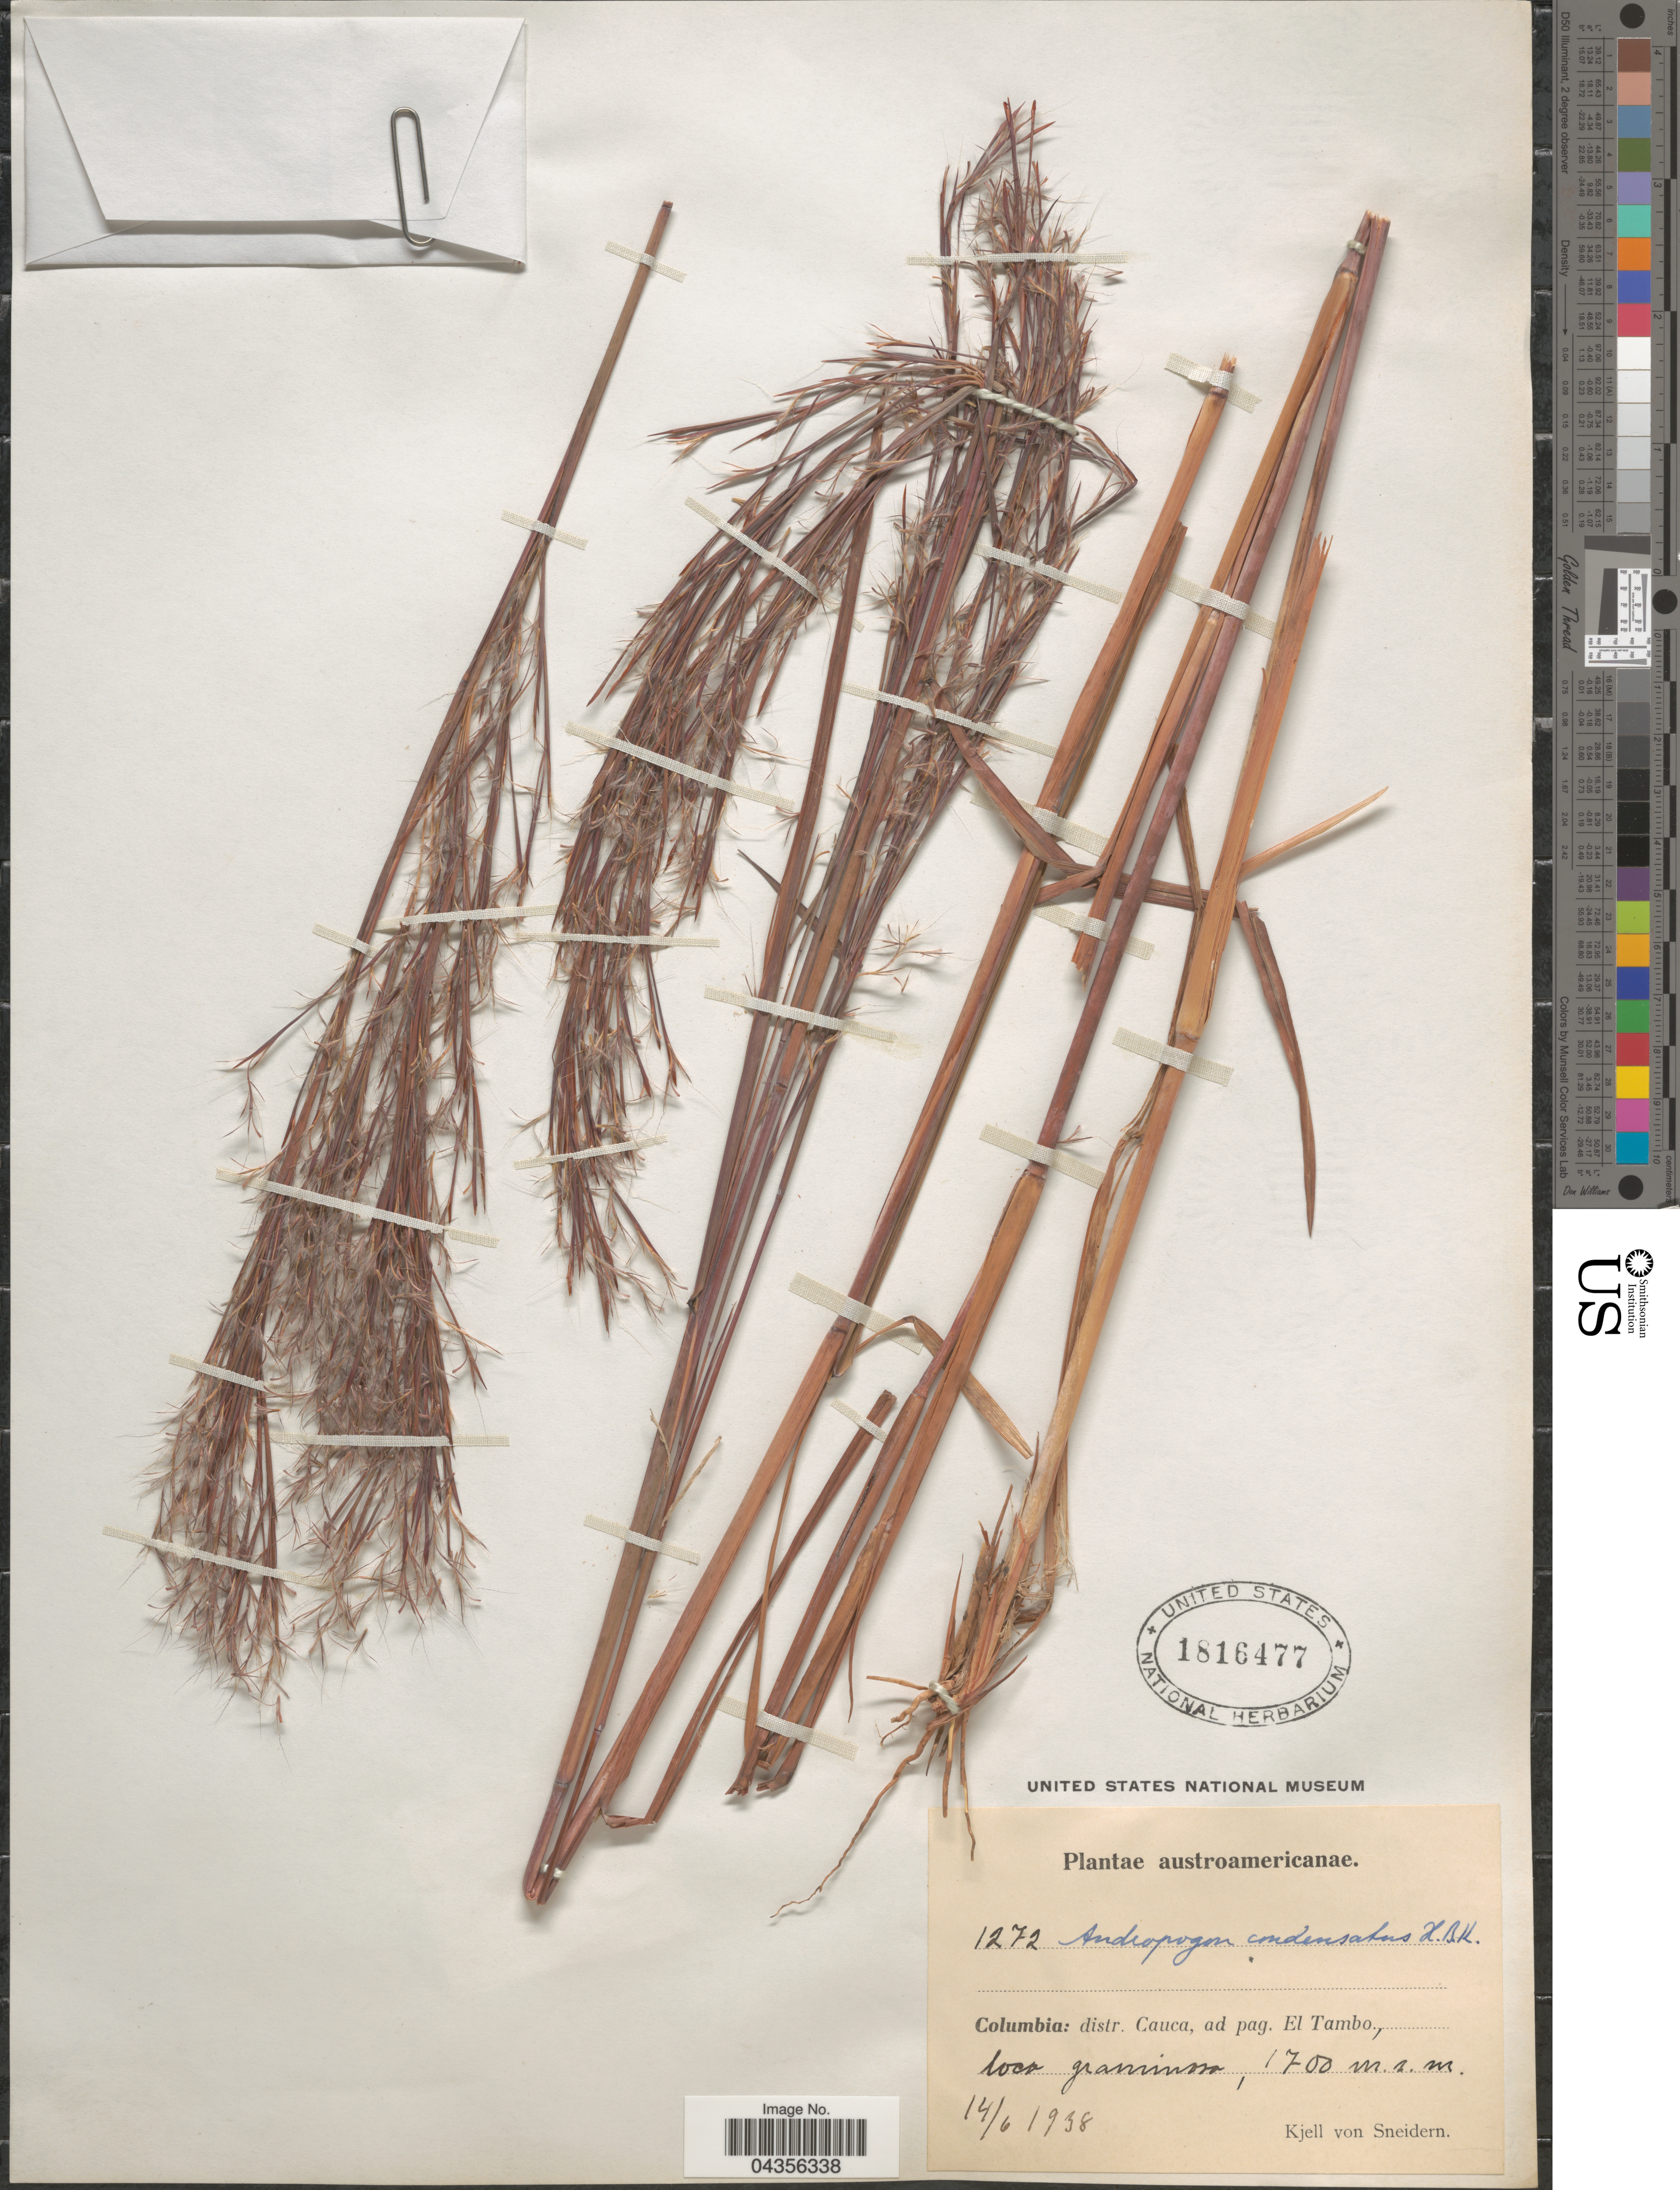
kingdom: Plantae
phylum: Tracheophyta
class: Liliopsida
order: Poales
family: Poaceae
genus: Schizachyrium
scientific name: Schizachyrium microstachyum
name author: (Desv. ex Ham.) Roseng. et al.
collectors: K. von Sneidern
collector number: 1272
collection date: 1938-06-14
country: Colombia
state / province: Cauca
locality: Distr. Cauca, ad pag. El Tambo, loco graminoso.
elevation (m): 1700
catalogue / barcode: US 1816477